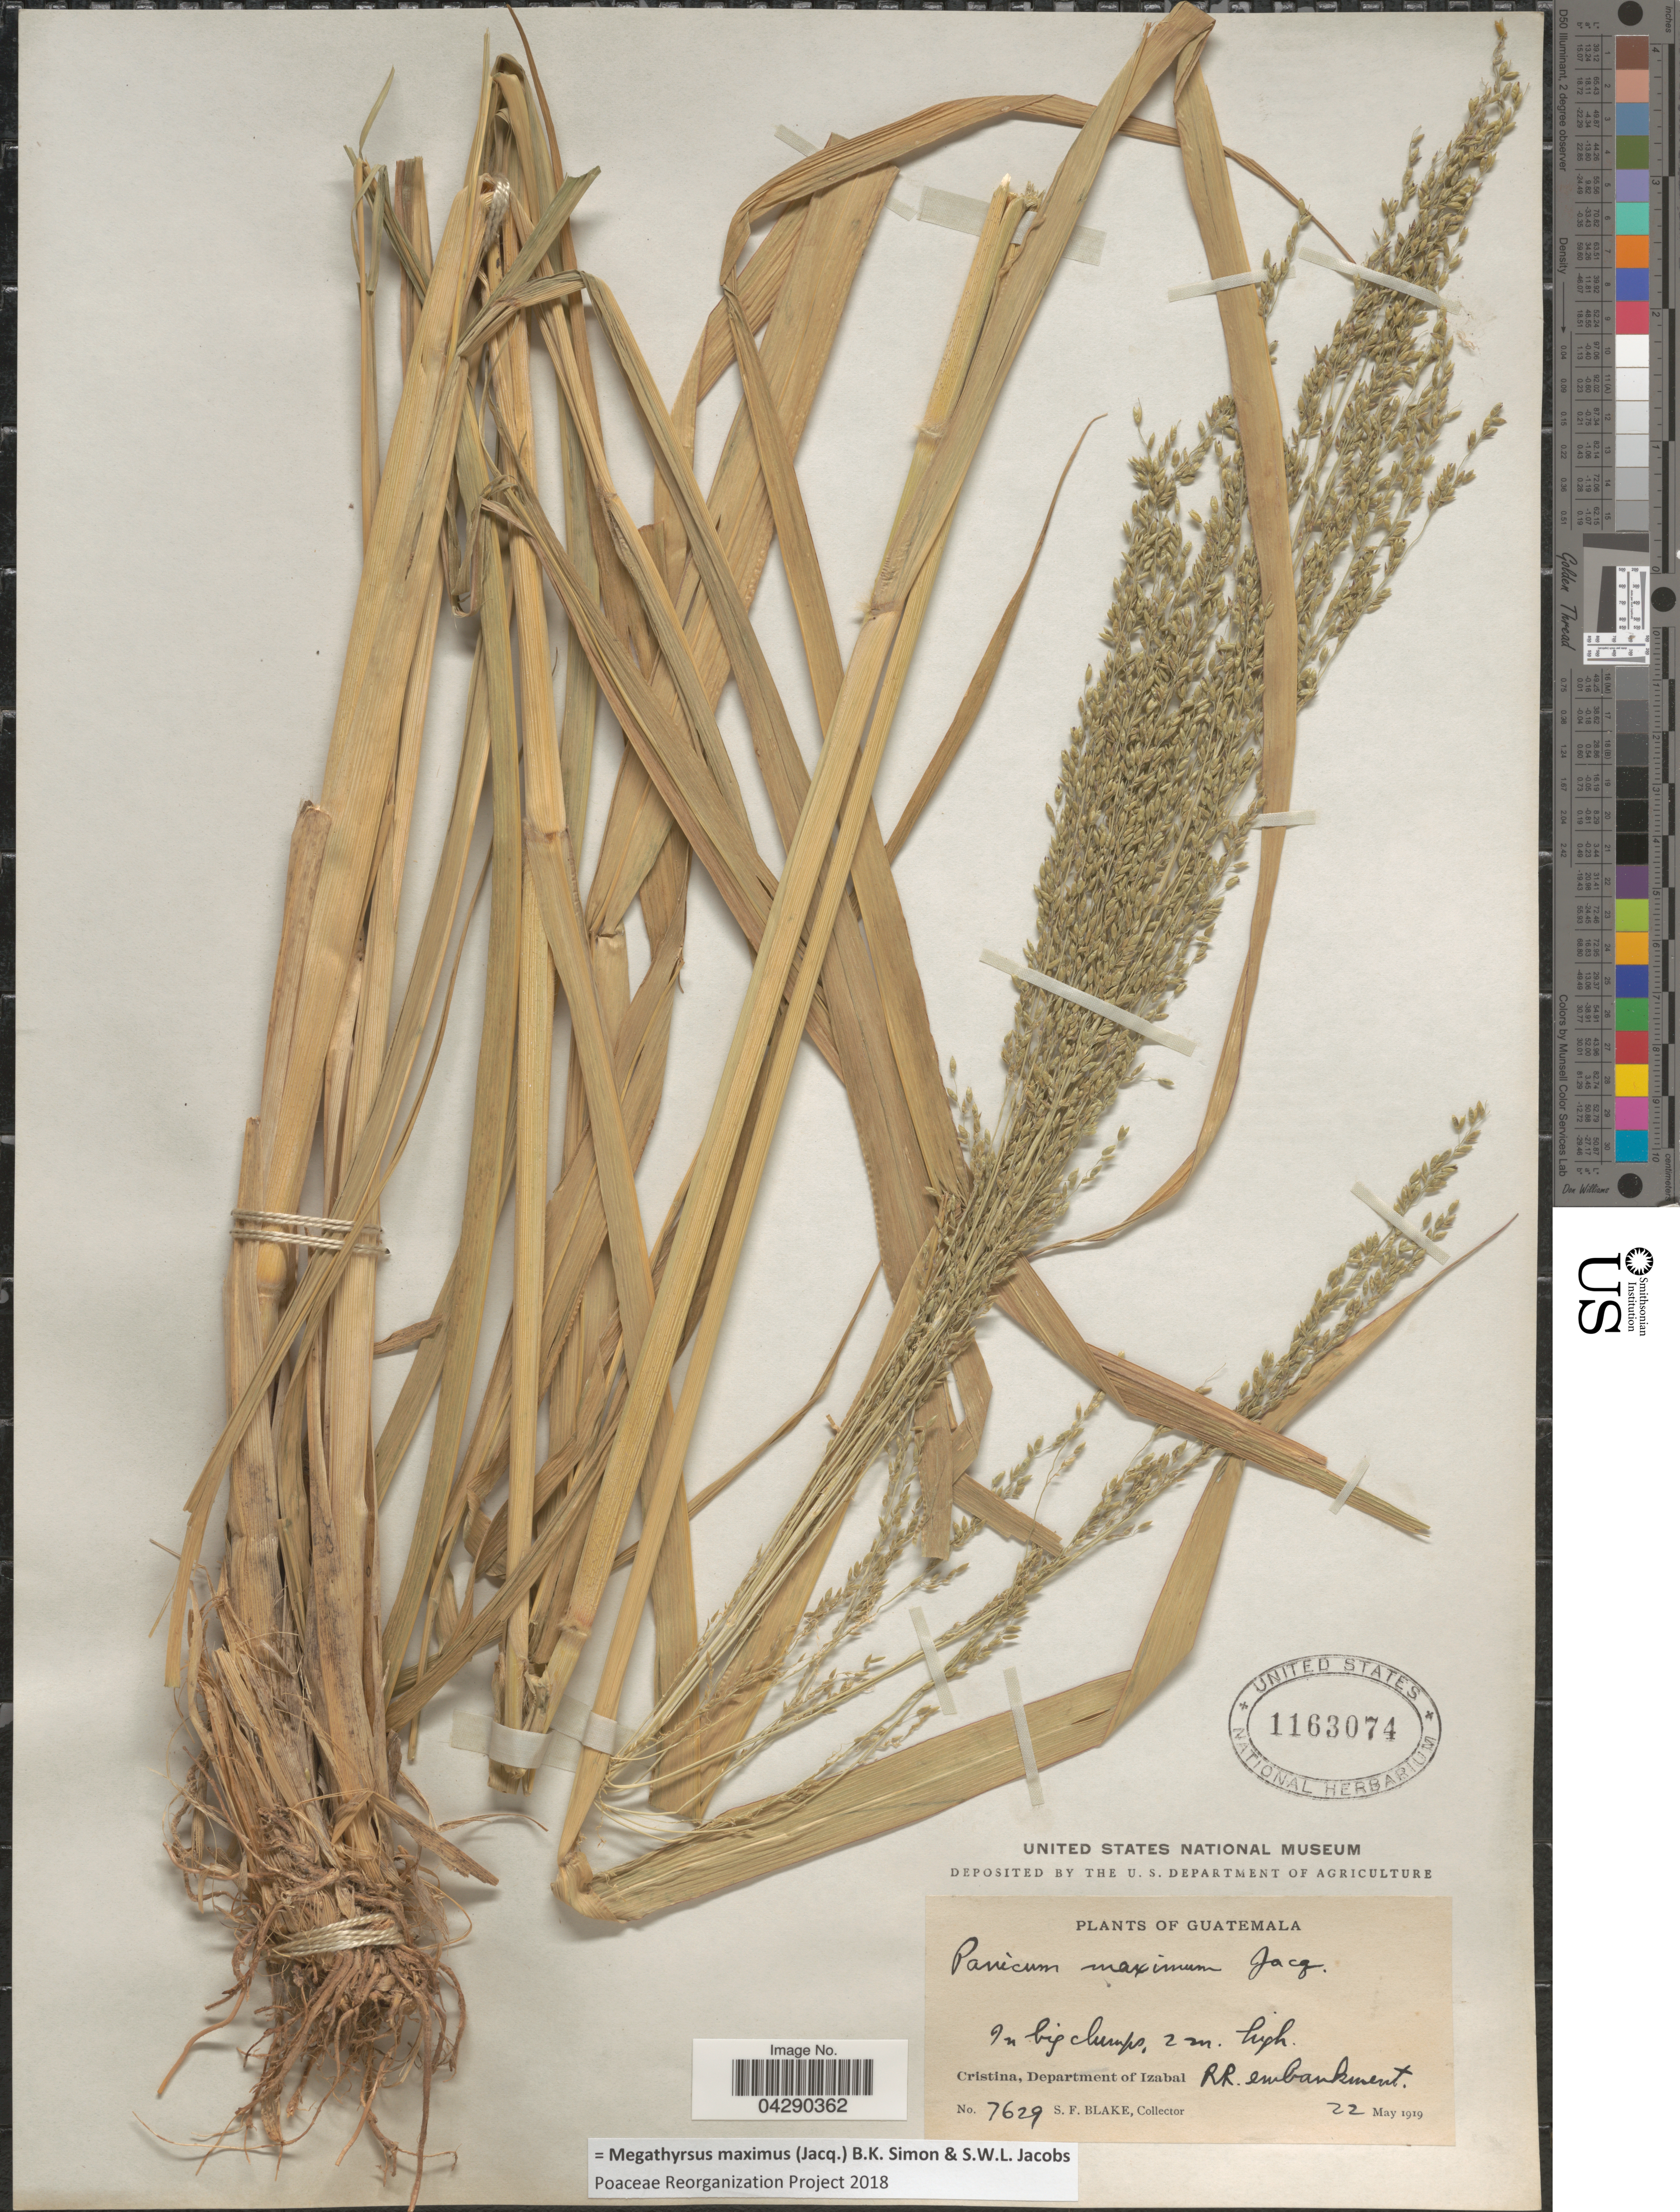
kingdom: Plantae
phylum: Tracheophyta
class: Liliopsida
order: Poales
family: Poaceae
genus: Megathyrsus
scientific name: Megathyrsus maximus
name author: (Jacq.) B.K. Simon & S.W.L. Jacobs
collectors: S. Blake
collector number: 7629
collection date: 1919-05-22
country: Guatemala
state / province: Izabal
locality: Cristina, Department of Izabal. RR. embankment.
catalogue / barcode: US 1163074